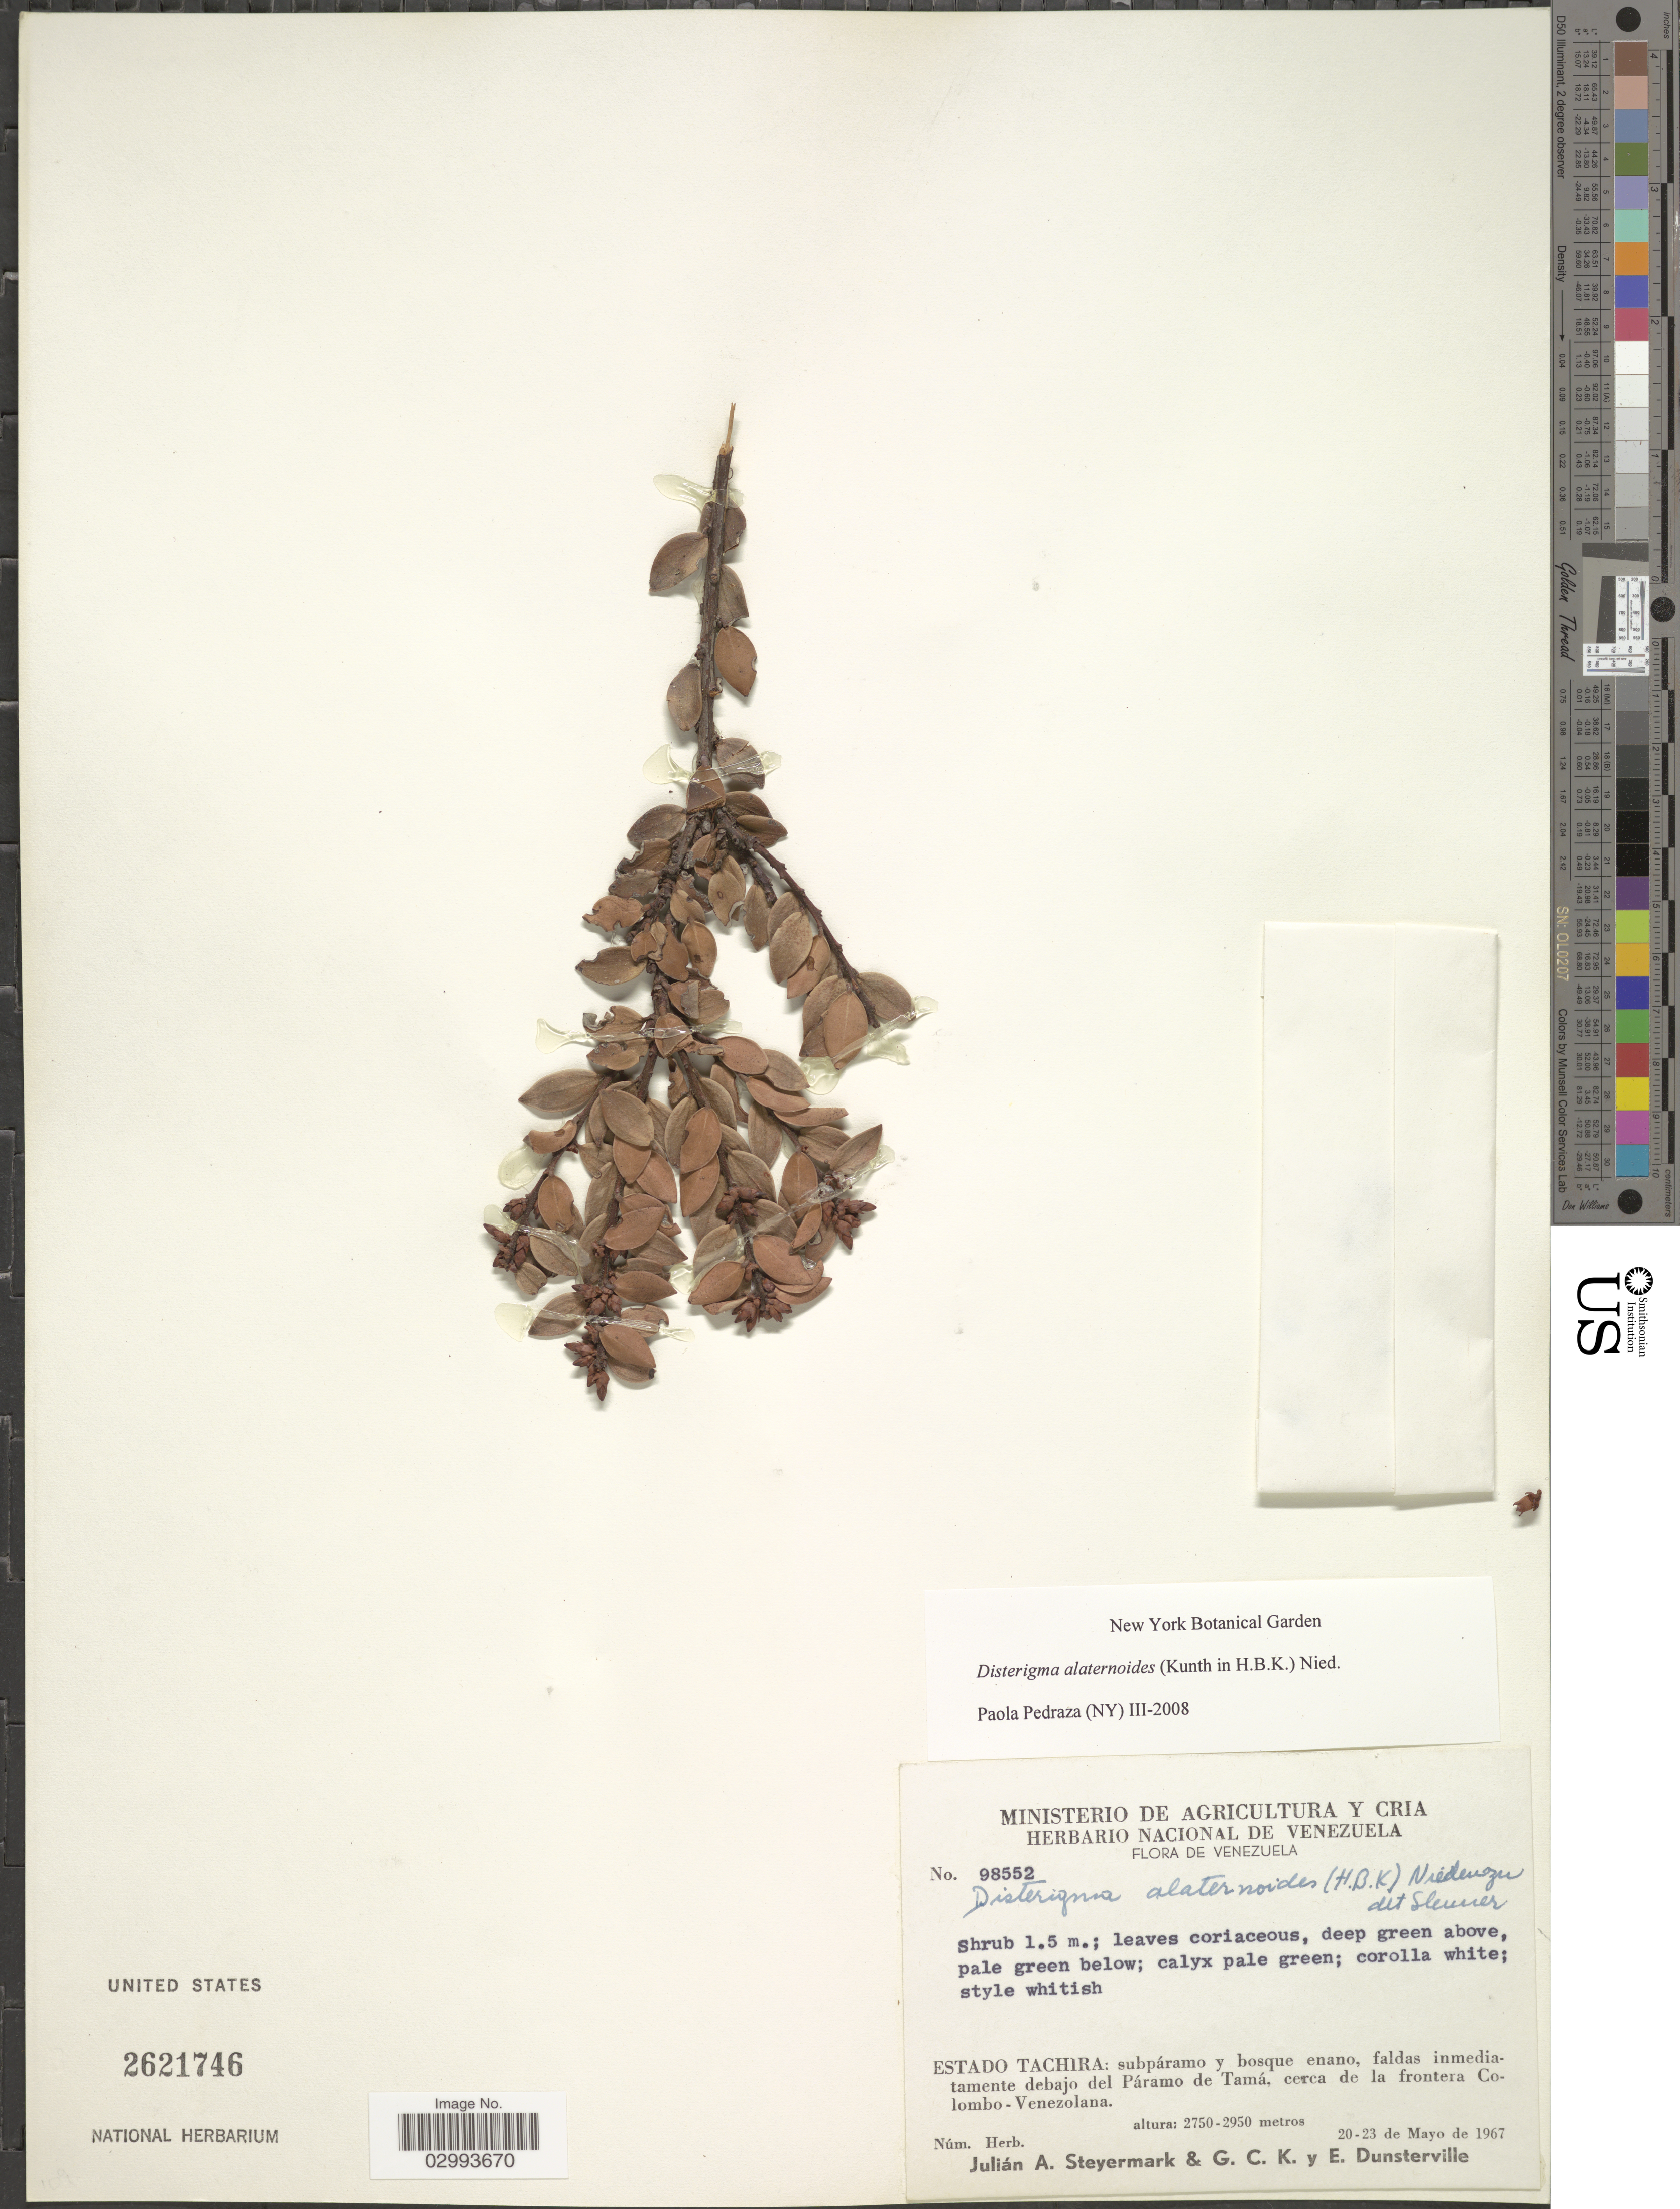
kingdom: Plantae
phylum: Tracheophyta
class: Magnoliopsida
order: Ericales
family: Ericaceae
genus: Disterigma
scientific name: Disterigma alaternoides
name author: (Kunth) Nied.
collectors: J. Steyermark, G. C. K. Dunsterville & E. Dunsterville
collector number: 98552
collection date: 1967-05-20/1967-05-23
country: Venezuela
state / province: Tachira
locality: Subpáramo y bosque enano, faldas inmediatamente debajo del Páramo de Tamá, cerca de la frontera Colombo-Venezolana.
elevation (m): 2750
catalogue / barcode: US 2621746